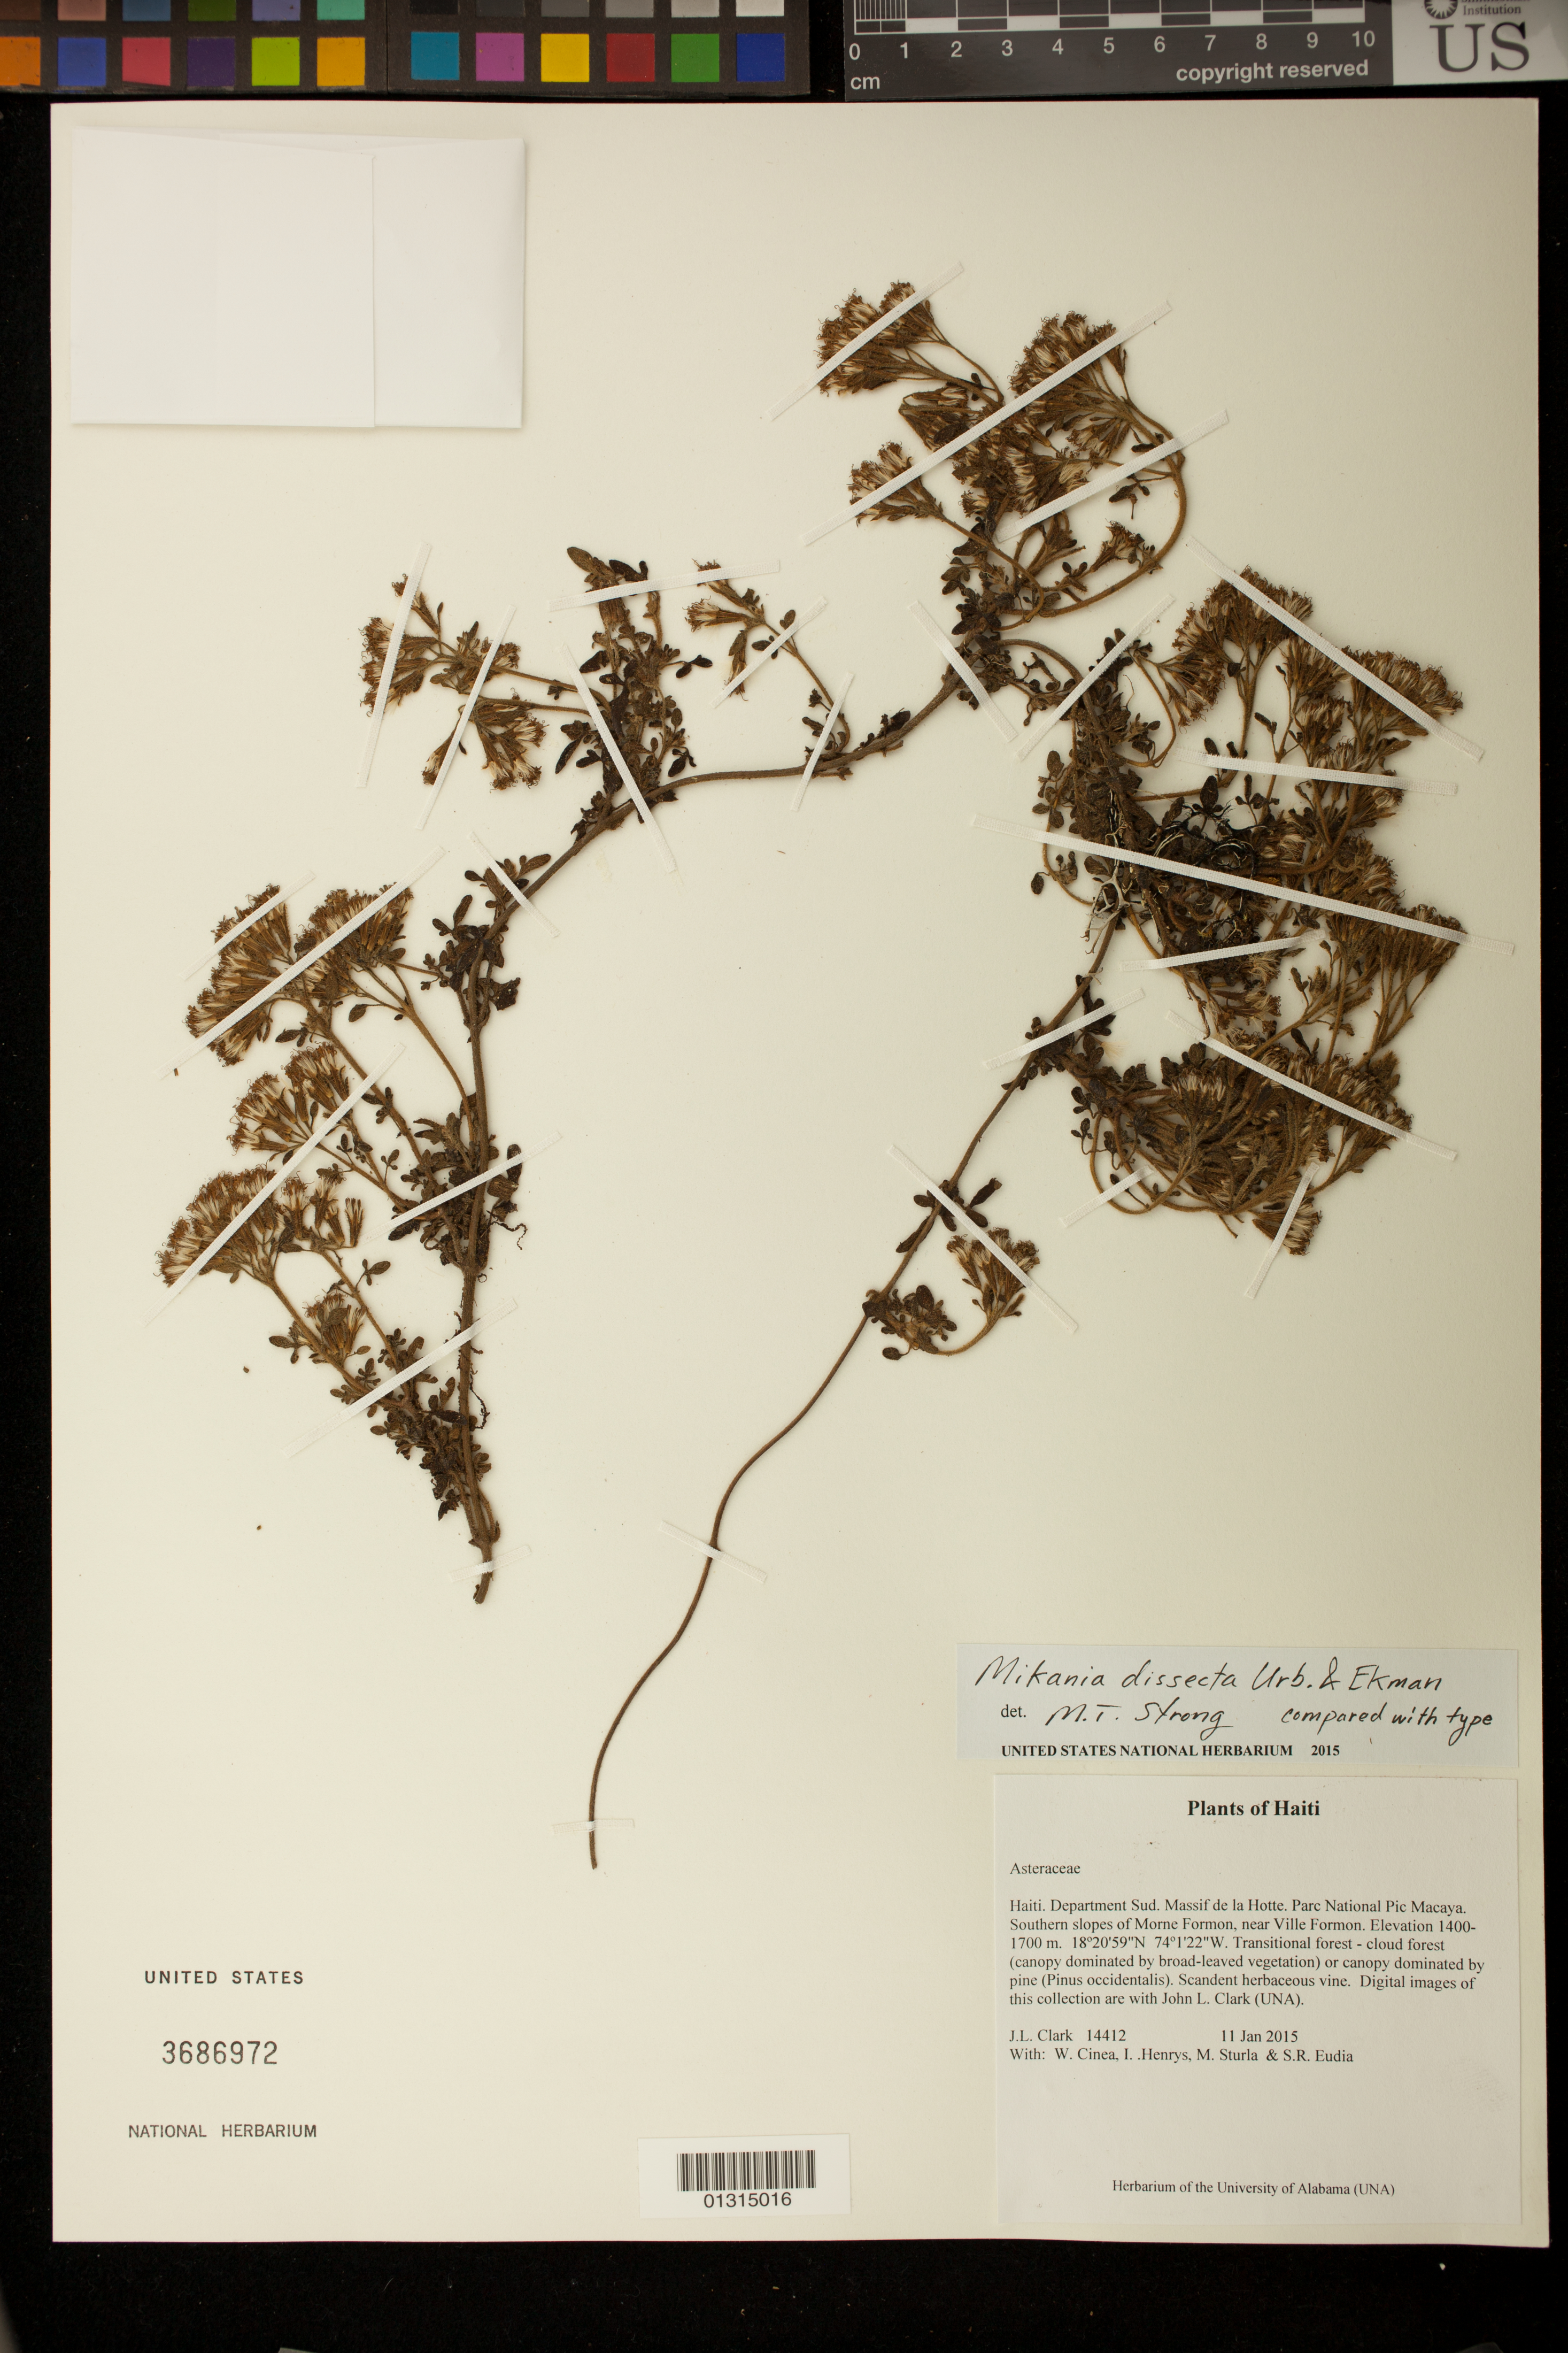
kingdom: Plantae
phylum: Tracheophyta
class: Magnoliopsida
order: Asterales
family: Asteraceae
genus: Mikania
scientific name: Mikania dissecta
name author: Urb. & Ekman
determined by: Strong, M. T., (US), Smithsonian Institution - National Museum of Natural History (UNITED STATES)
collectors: J. L. Clark, W. Cinea, I. Henrys, M. Sturla & S. Eudia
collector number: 14412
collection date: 2015-01-11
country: Haiti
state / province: Sud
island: Hispaniola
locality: Massif de la Hotte, Parc National Pic Macaya. Southern slopes of Morne Formon, near Ville Formon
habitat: Transitional forest-cloud forest (canopy dominated by broad-leaved vegetation) or canopy dominated by pine (Pinus occidentalis)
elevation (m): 1400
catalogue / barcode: US 3686972